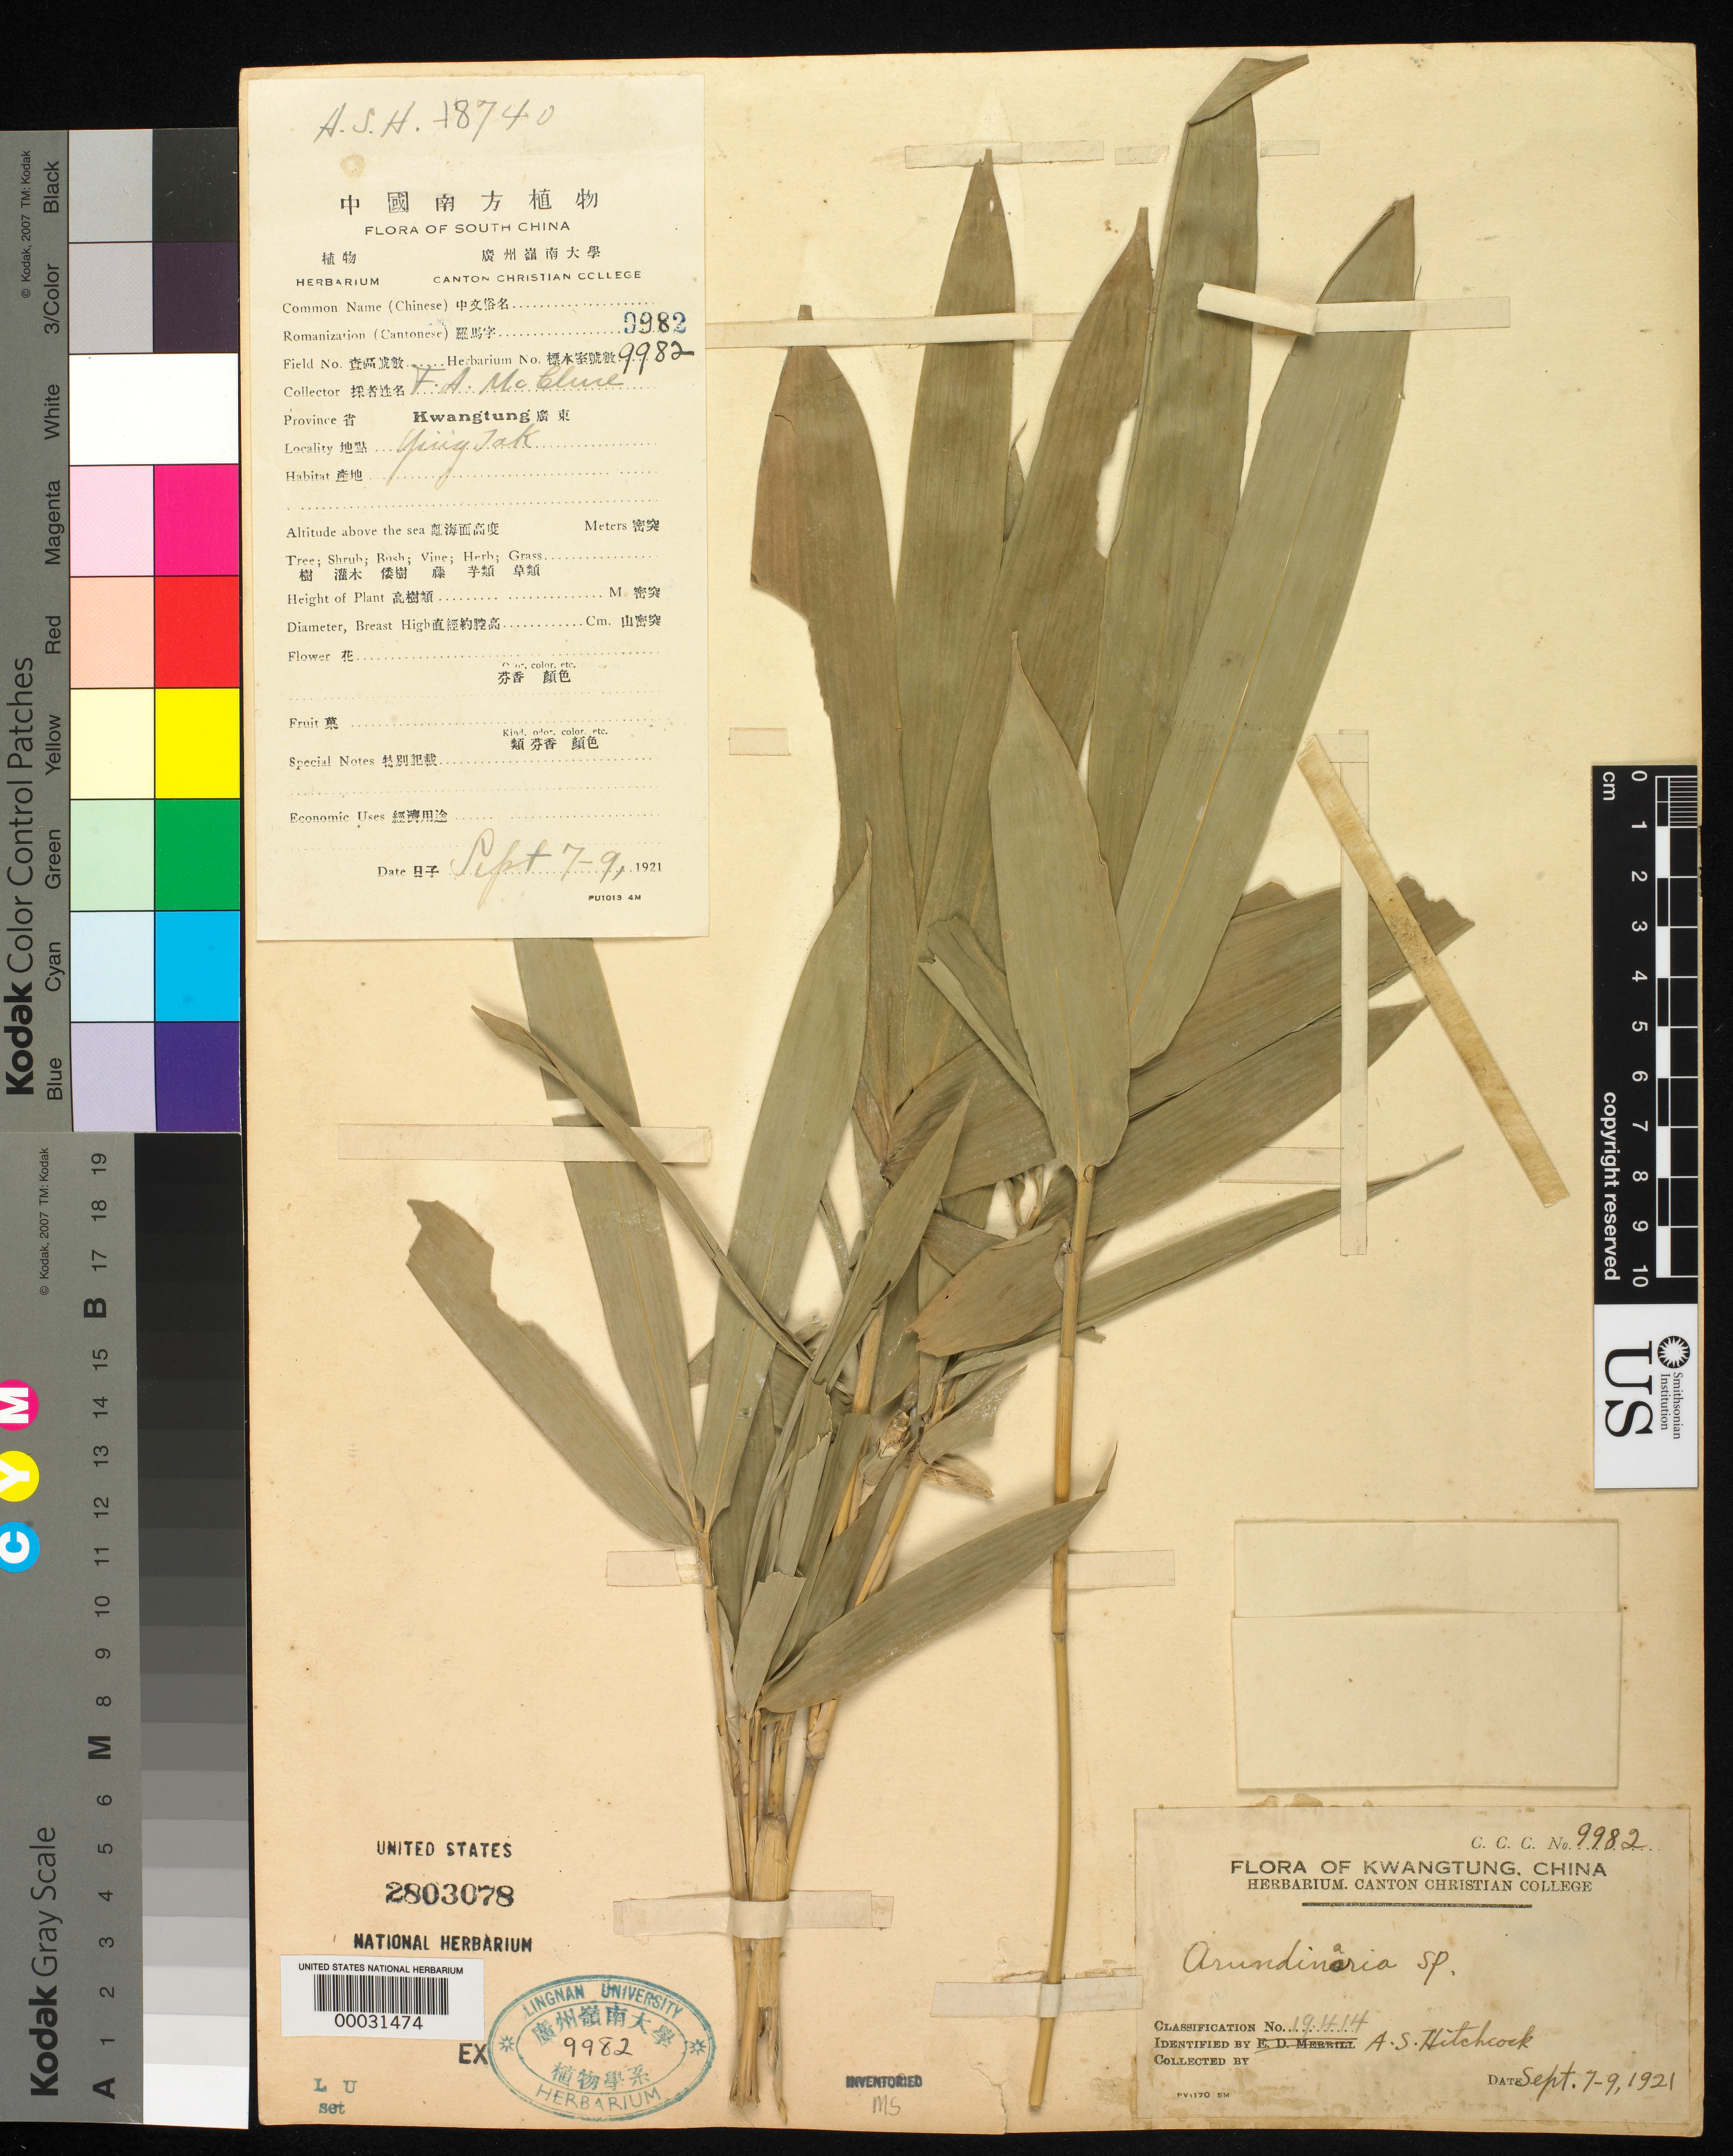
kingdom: Plantae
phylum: Tracheophyta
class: Liliopsida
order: Poales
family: Poaceae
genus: Arundinaria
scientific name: Arundinaria sp.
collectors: F. A. McClure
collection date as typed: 07 Sep 1921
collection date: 1921-09-07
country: China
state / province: Guangdong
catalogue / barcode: US 2803078